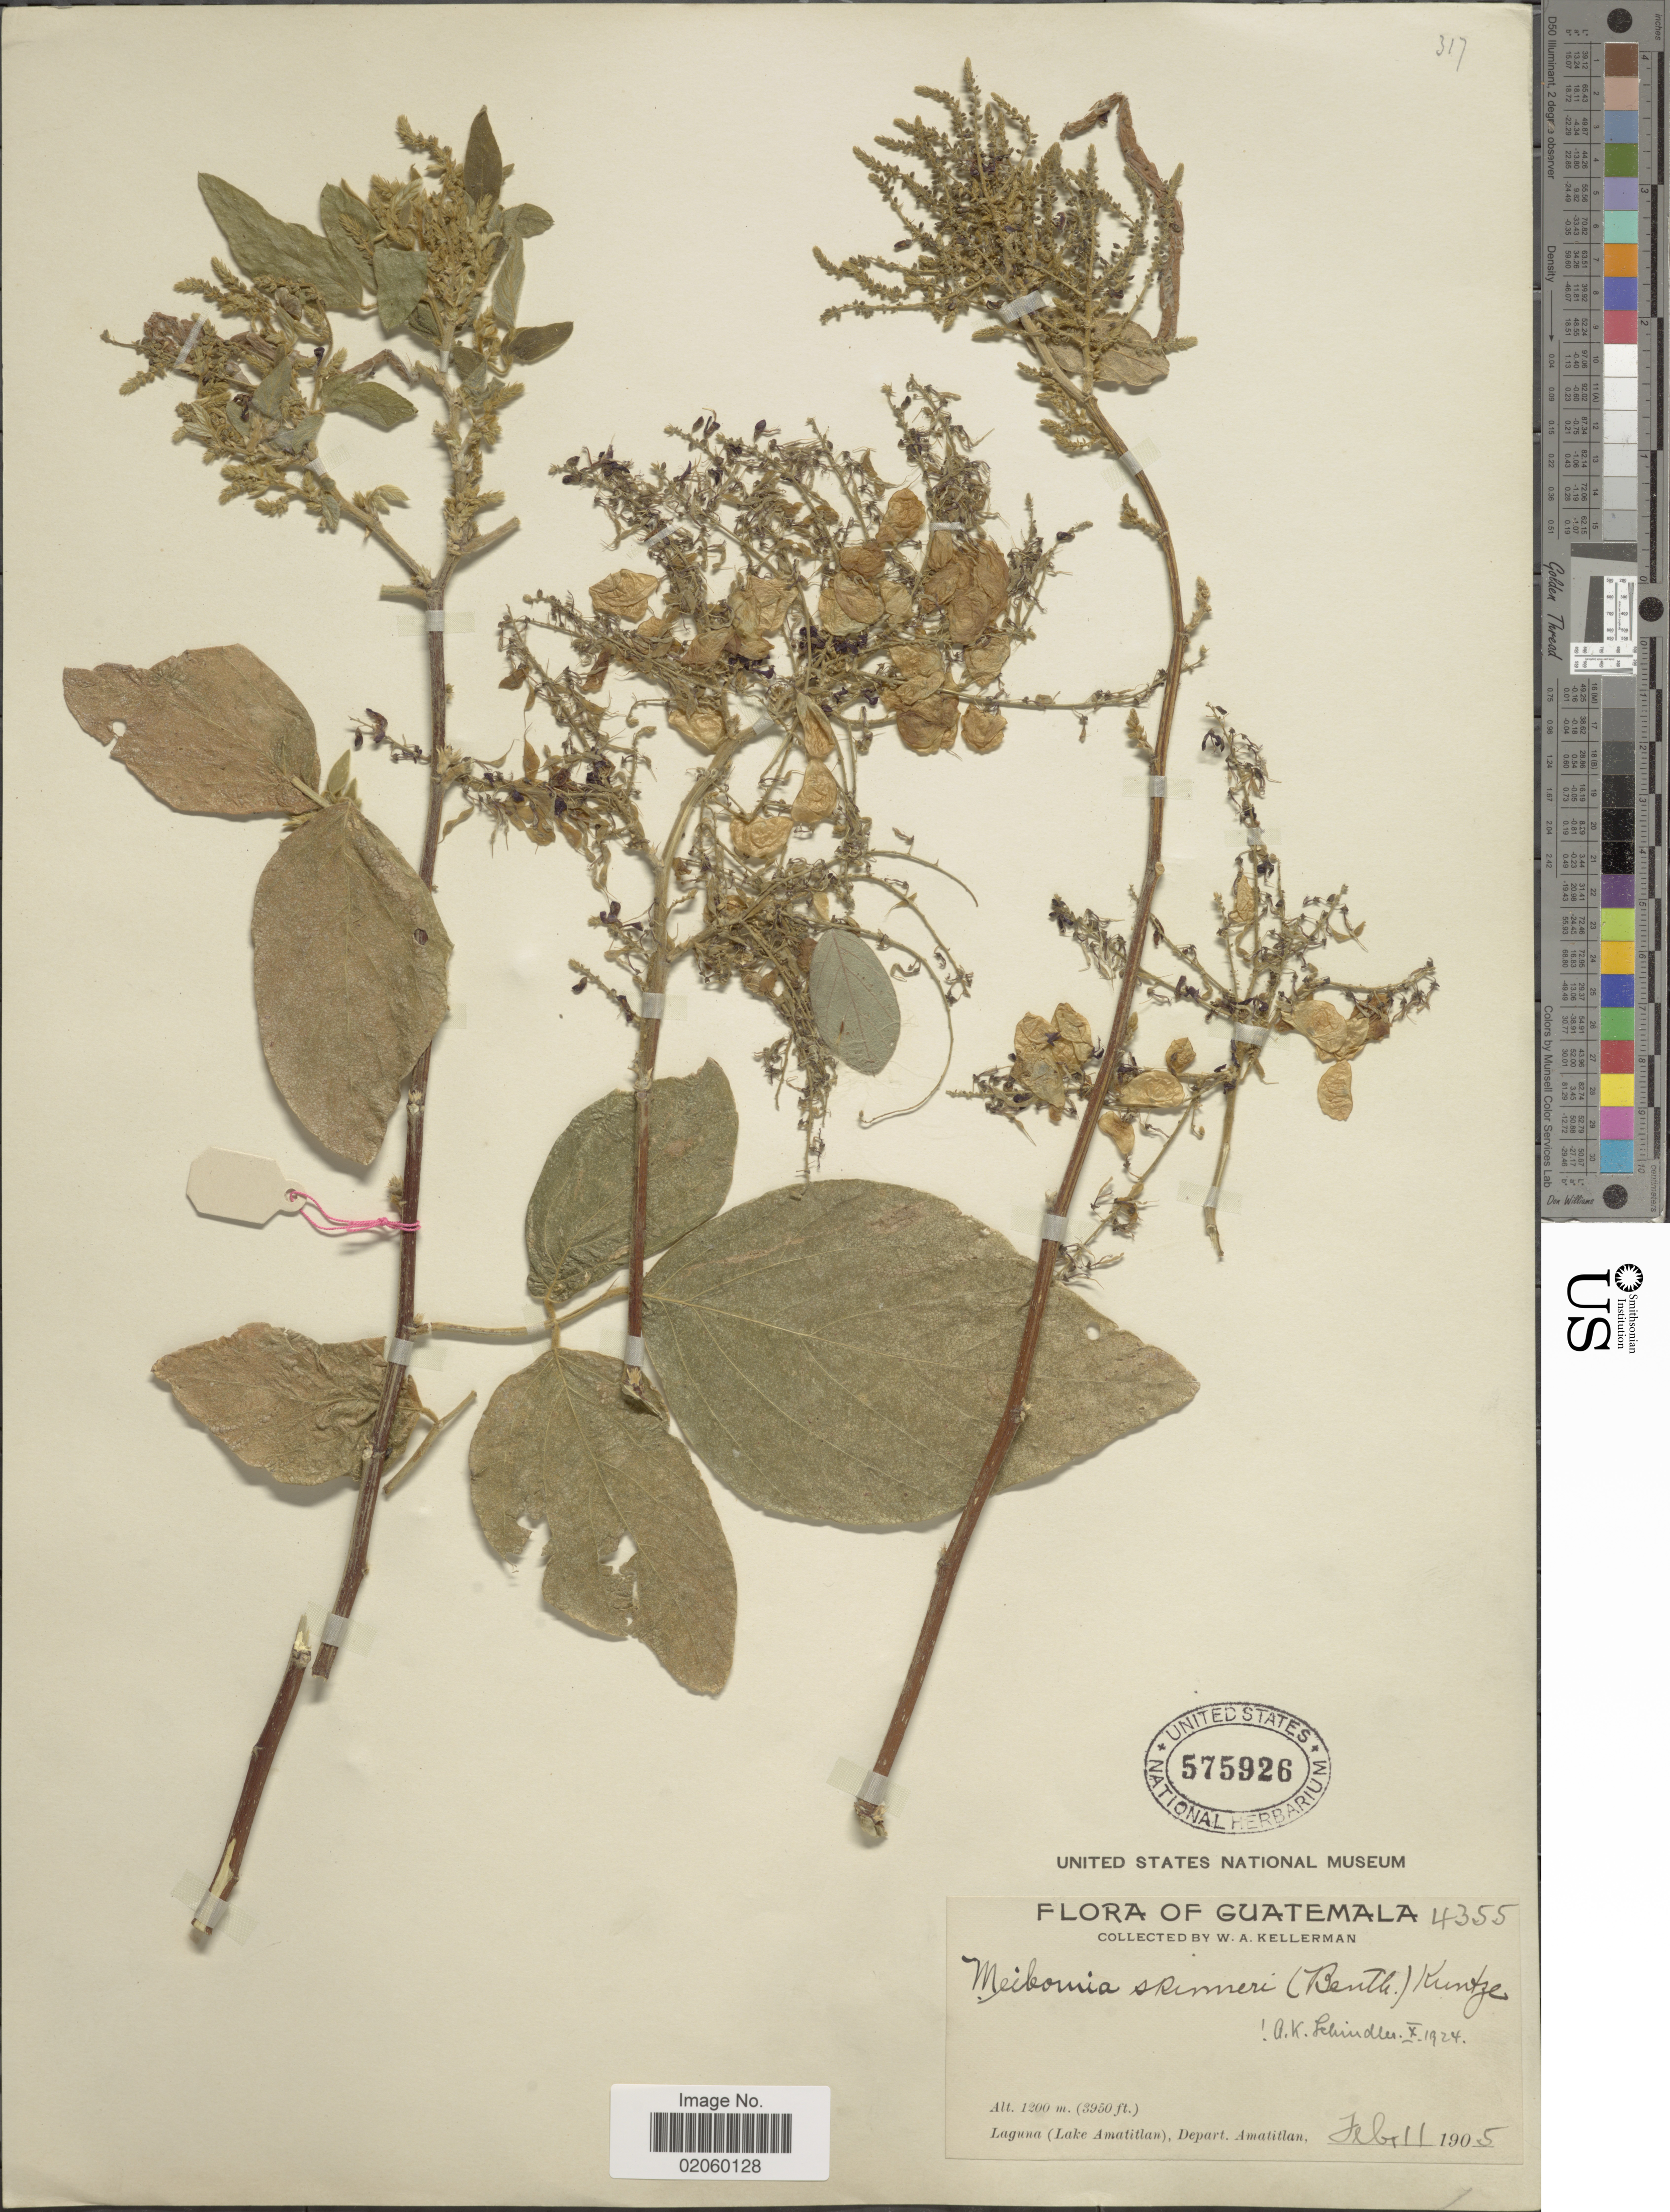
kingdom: Plantae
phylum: Tracheophyta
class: Magnoliopsida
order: Fabales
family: Fabaceae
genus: Desmodium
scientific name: Desmodium skinneri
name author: Benth. ex Hemsl.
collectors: W. Kellerman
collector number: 4355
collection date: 1905-02-11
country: Guatemala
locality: Laguna (Lake Amatitlan)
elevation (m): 1200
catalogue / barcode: US 575926